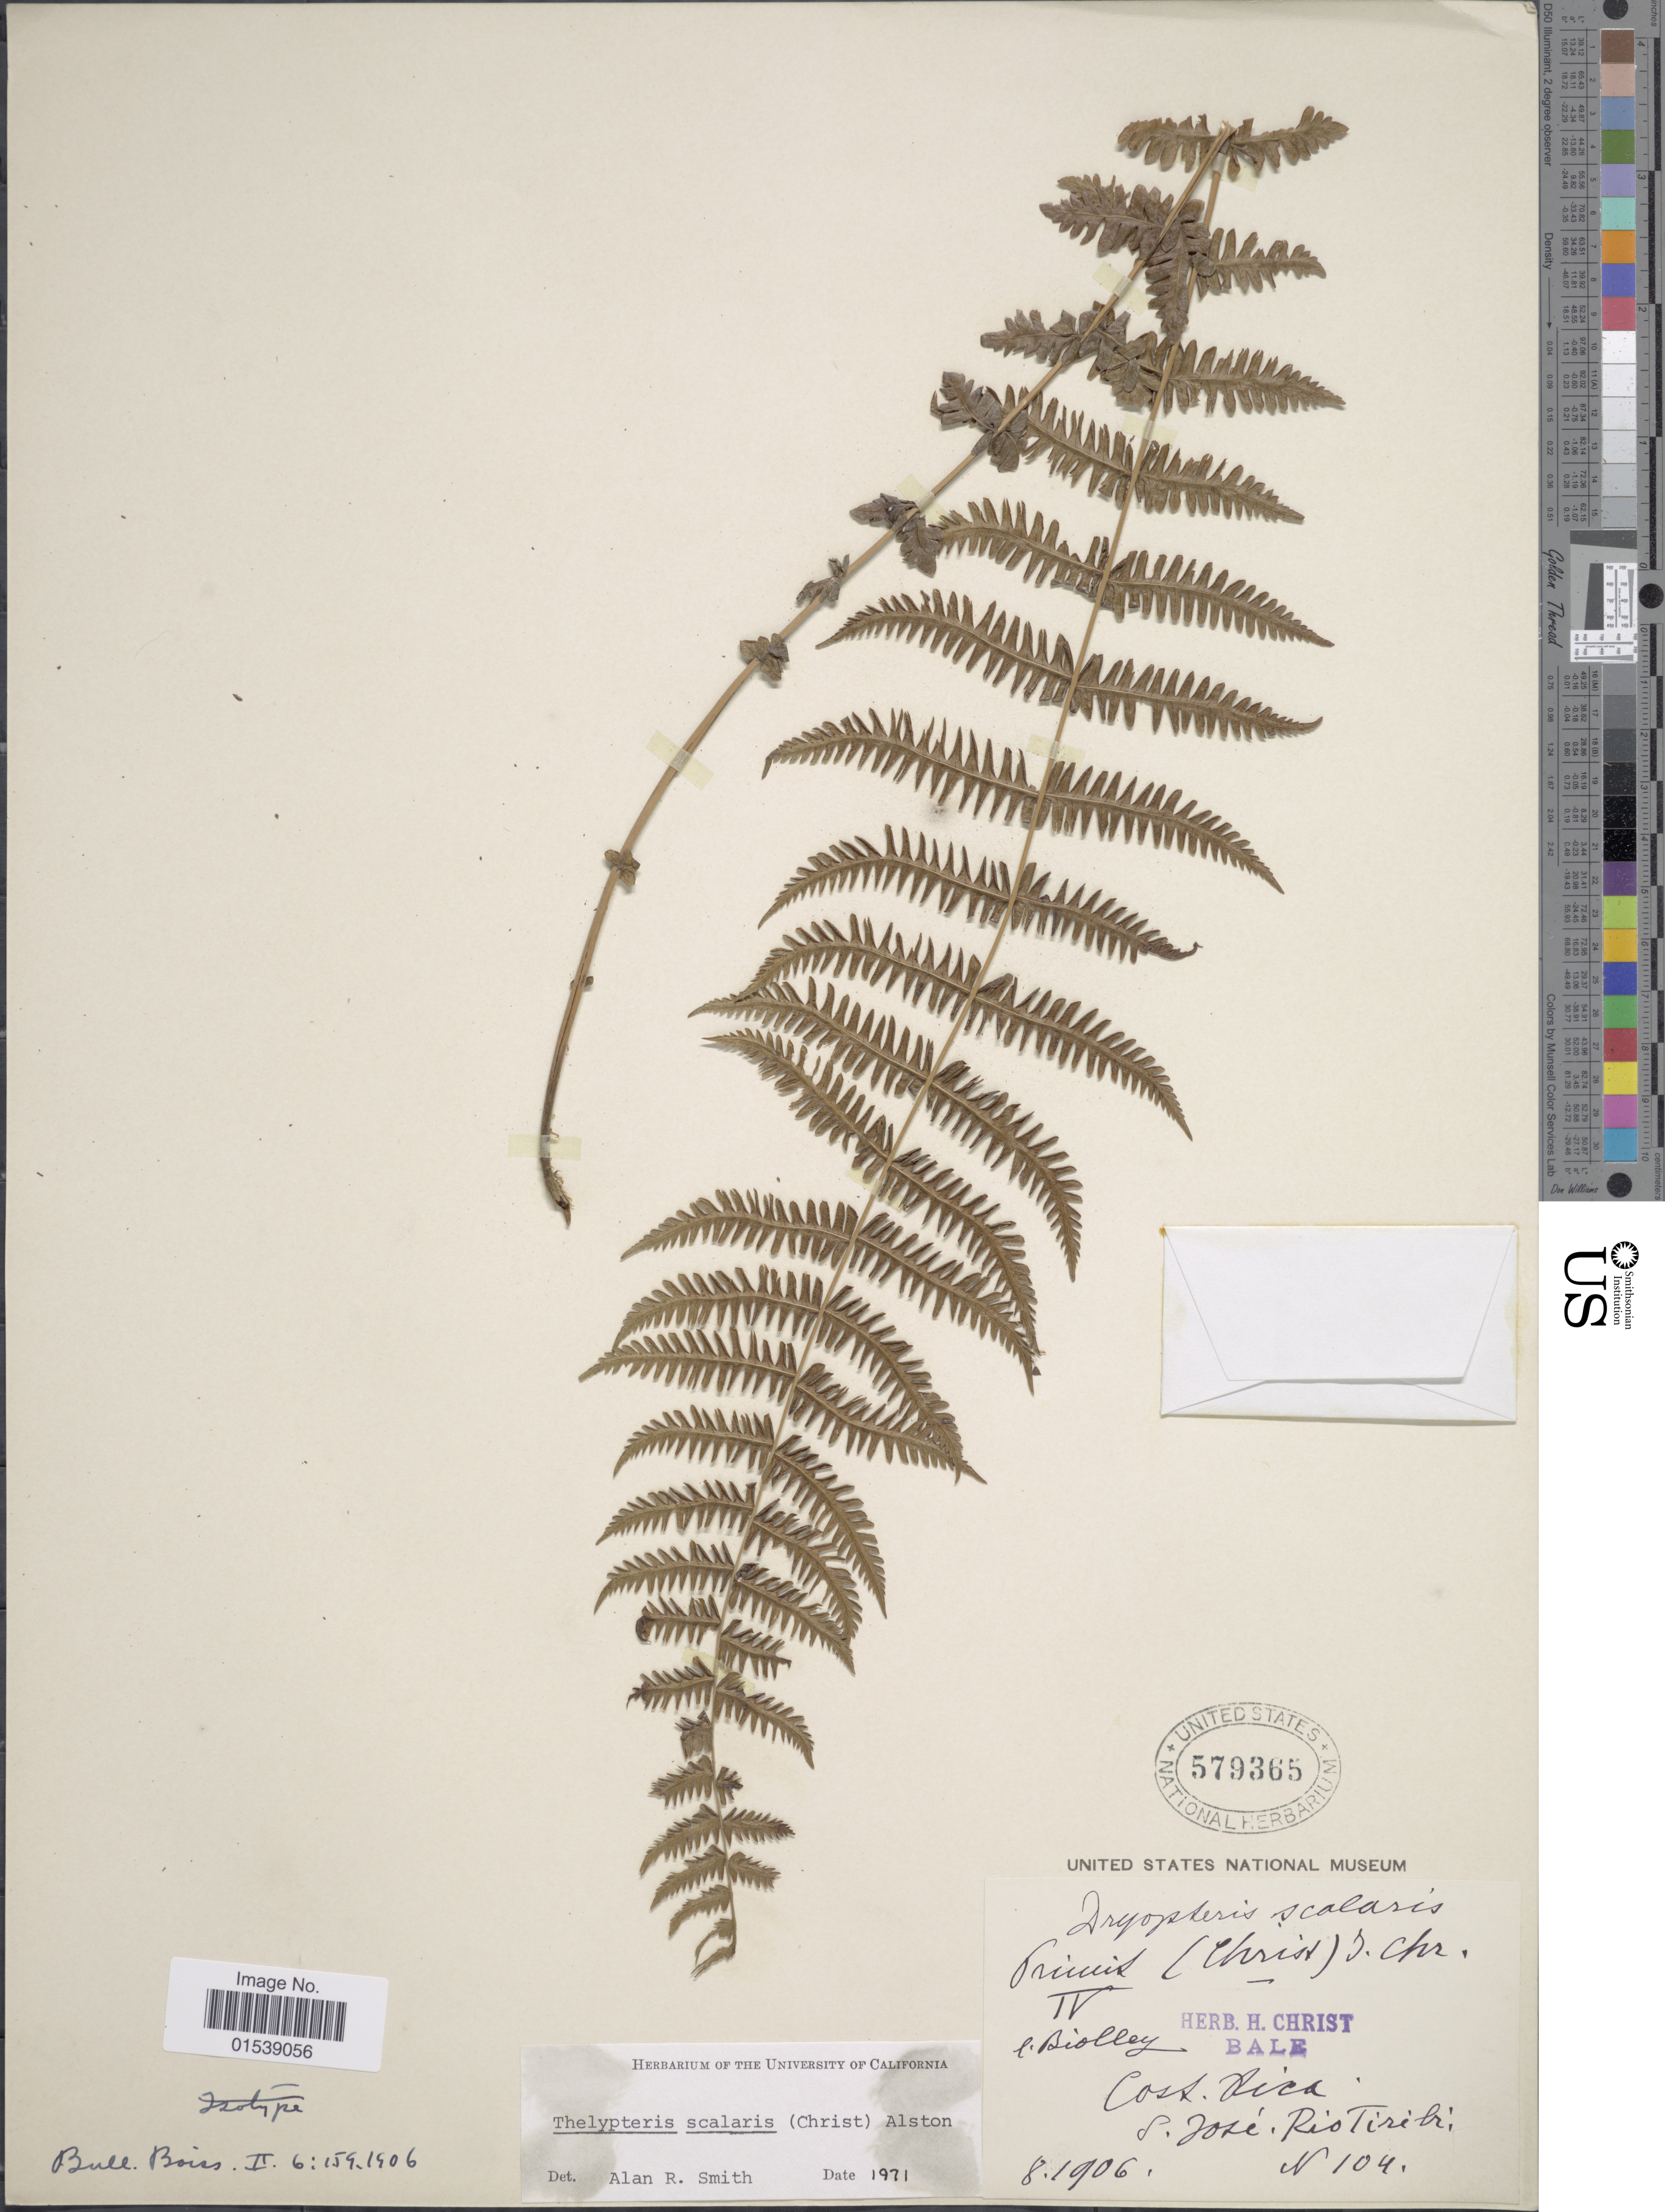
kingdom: Plantae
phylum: Tracheophyta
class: Polypodiopsida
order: Polypodiales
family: Thelypteridaceae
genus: Amauropelta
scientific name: Amauropelta scalaris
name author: (Christ) Á. Löve & D. Löve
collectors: Biolley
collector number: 104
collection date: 1906-08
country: Costa Rica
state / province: San José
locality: Costa Rica, S. Jose, Rio Tiribi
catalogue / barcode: US 579365